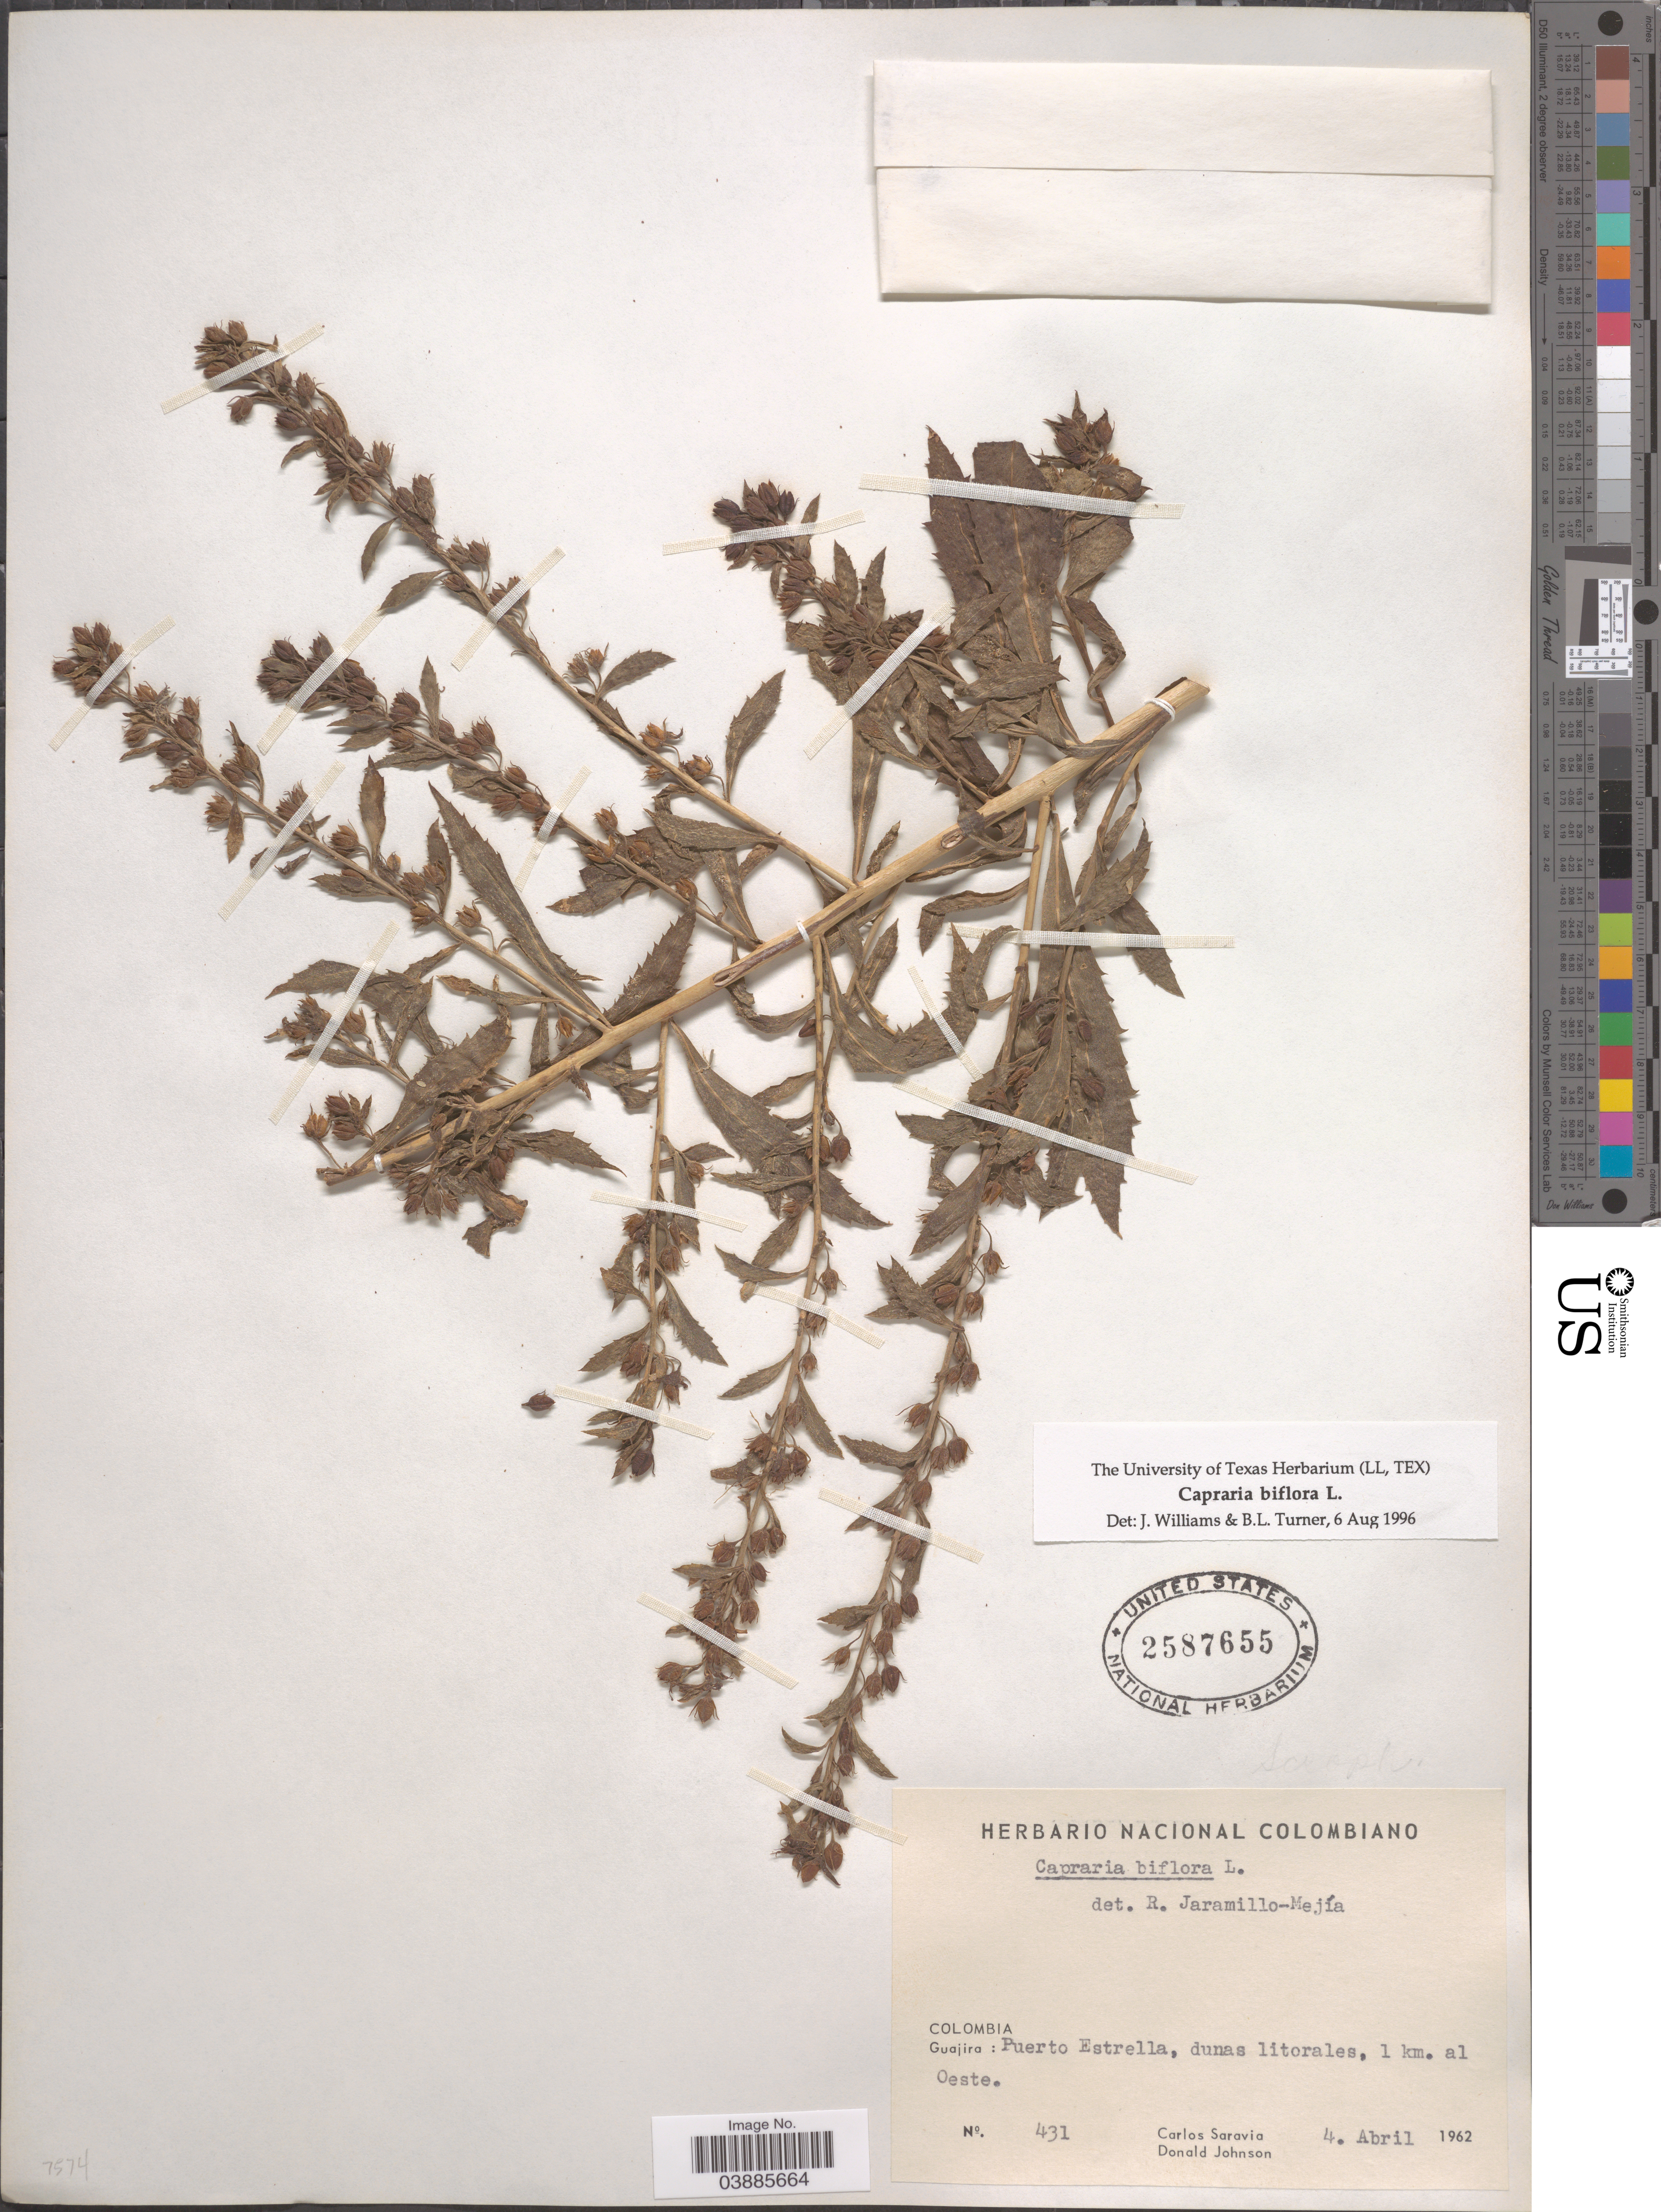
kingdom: Plantae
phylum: Tracheophyta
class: Magnoliopsida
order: Lamiales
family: Scrophulariaceae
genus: Capraria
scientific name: Capraria biflora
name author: L.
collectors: C. Saravia & D. Johnson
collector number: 431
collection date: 1962-04-04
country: Colombia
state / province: La Guajira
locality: Guajira: Puerto Estrella, dunas litorales, 1 km. al Oeste.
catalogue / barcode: US 2587655